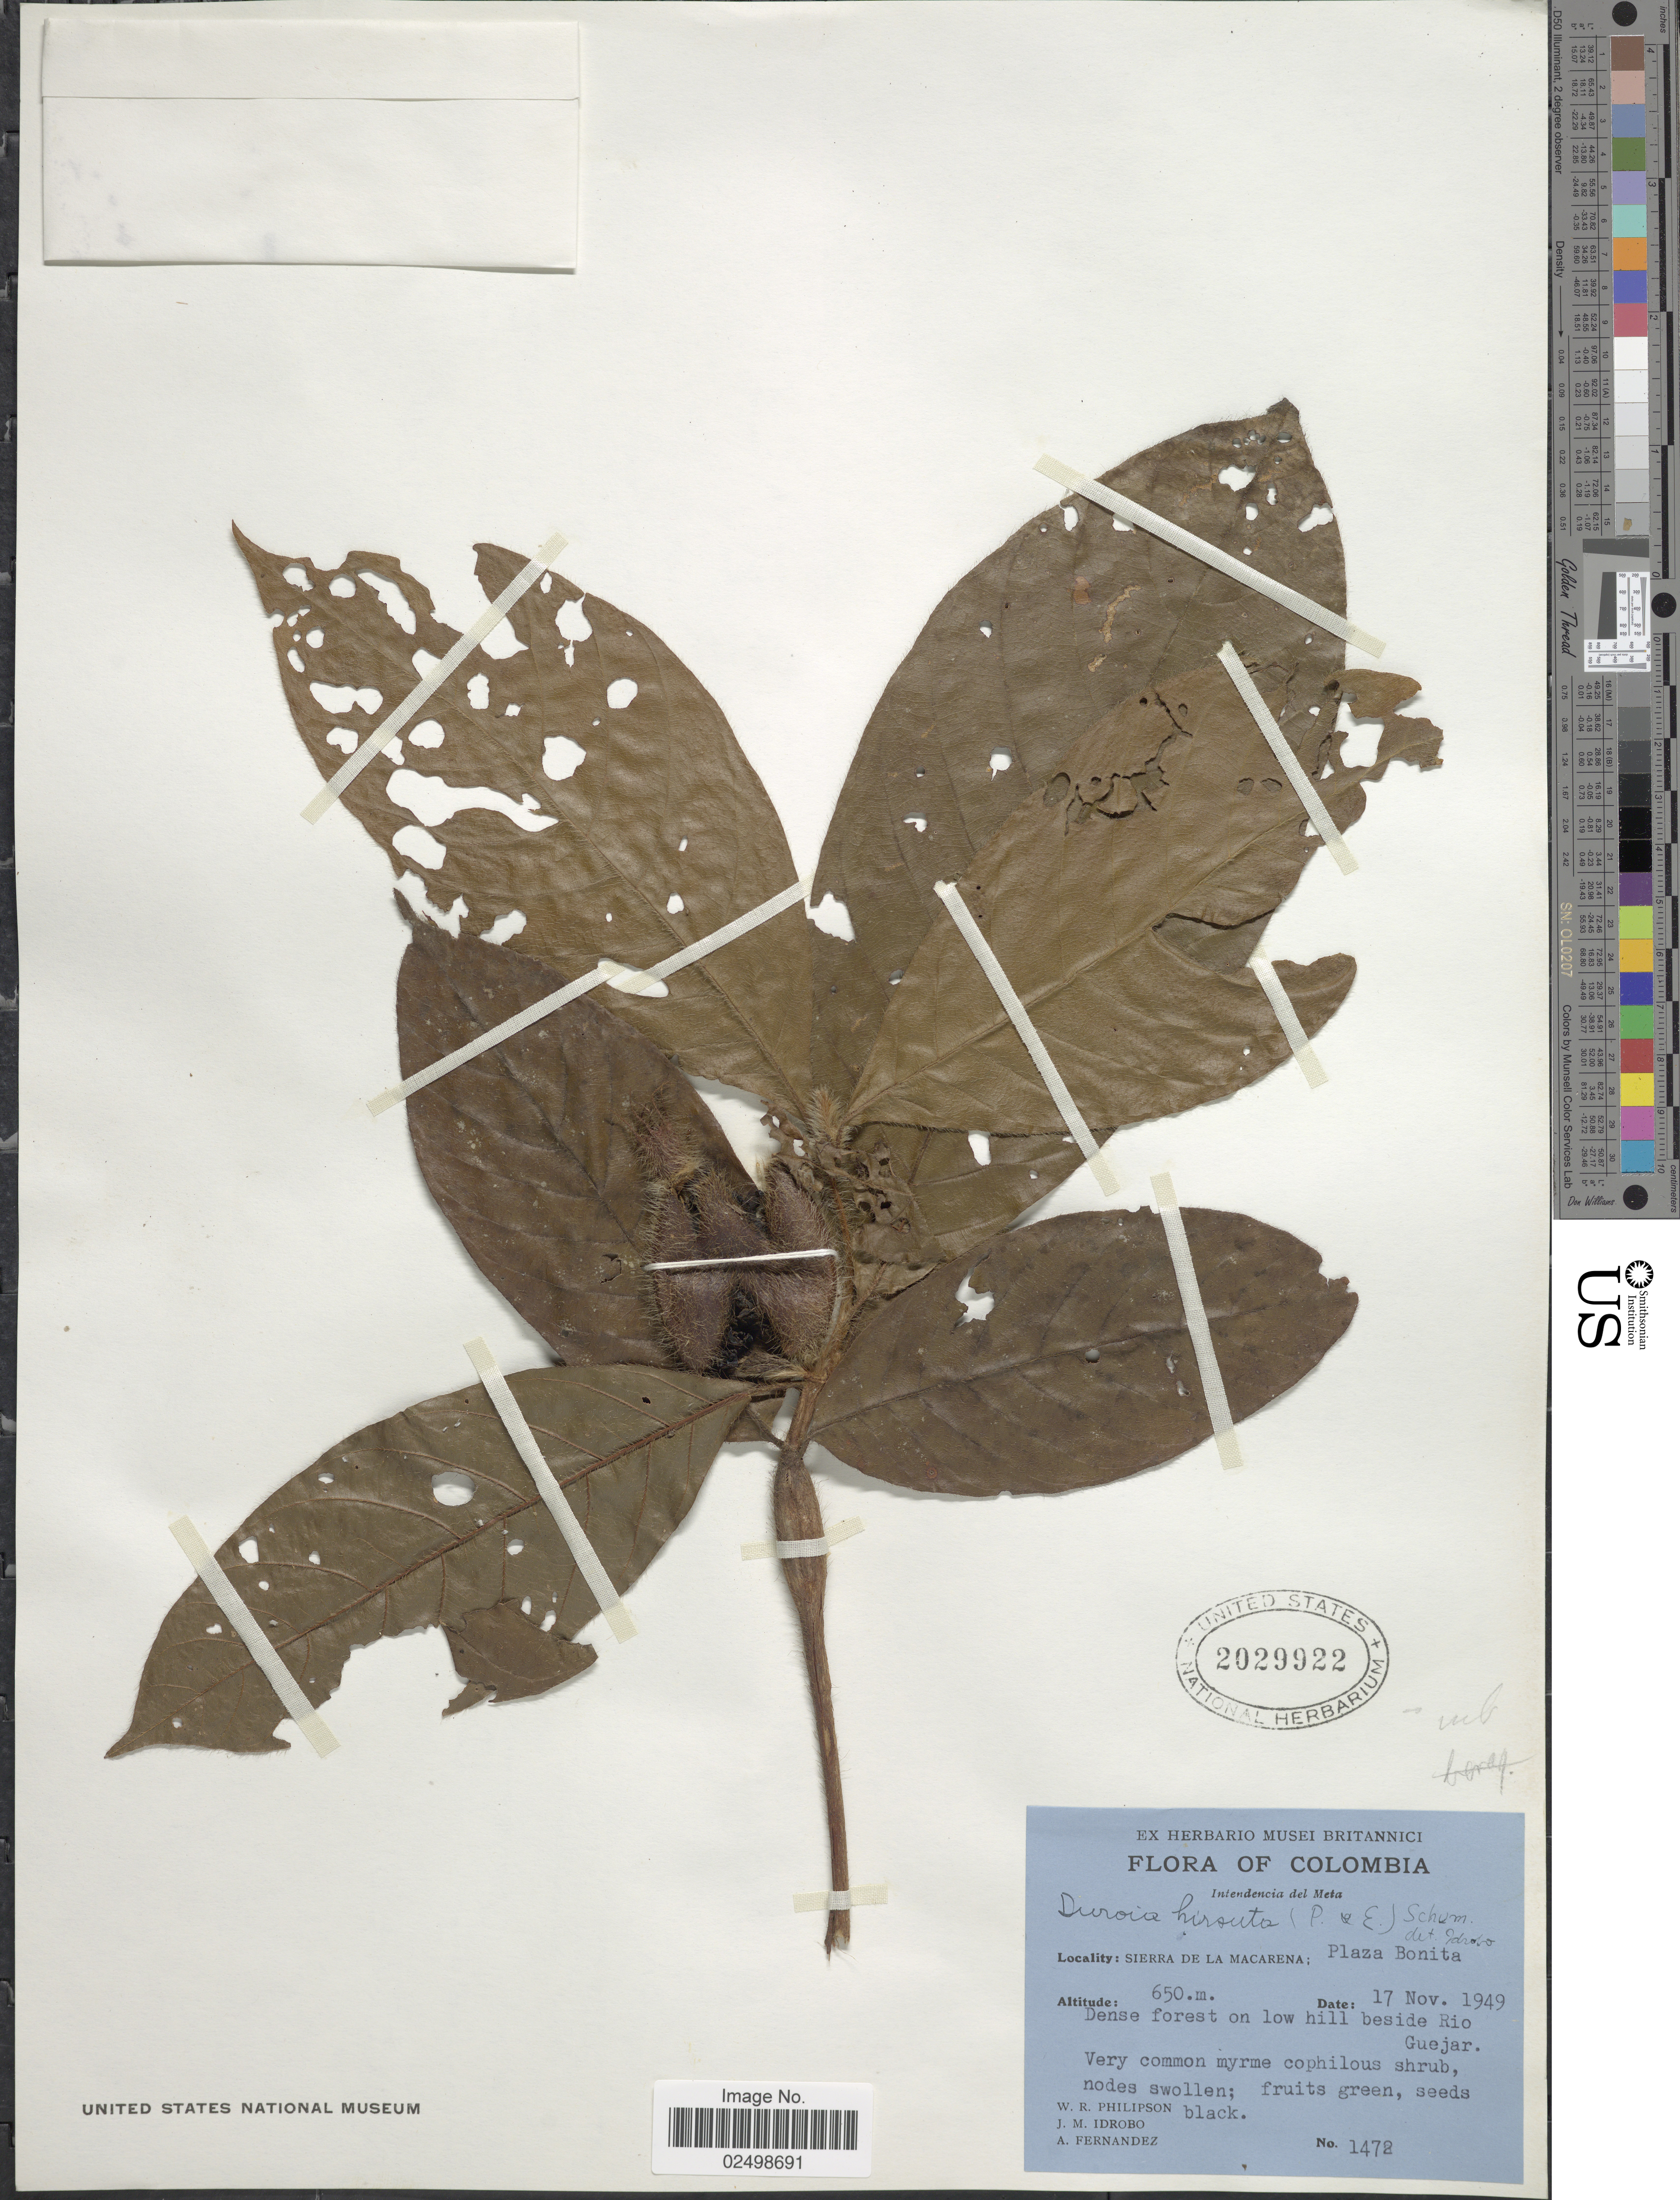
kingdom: Plantae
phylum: Tracheophyta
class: Magnoliopsida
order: Gentianales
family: Rubiaceae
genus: Duroia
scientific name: Duroia hirsuta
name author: (Poepp.) K. Schum.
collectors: W. R. Philipson, J. M. Idrobo & A. Fernandez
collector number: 1472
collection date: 1949-11-17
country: Colombia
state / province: Meta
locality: Intendencia del Meta. Sierra de La Macarena; Plaza Bonita. Dense forest on low hill beside Rio Guejar.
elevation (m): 650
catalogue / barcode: US 2029922